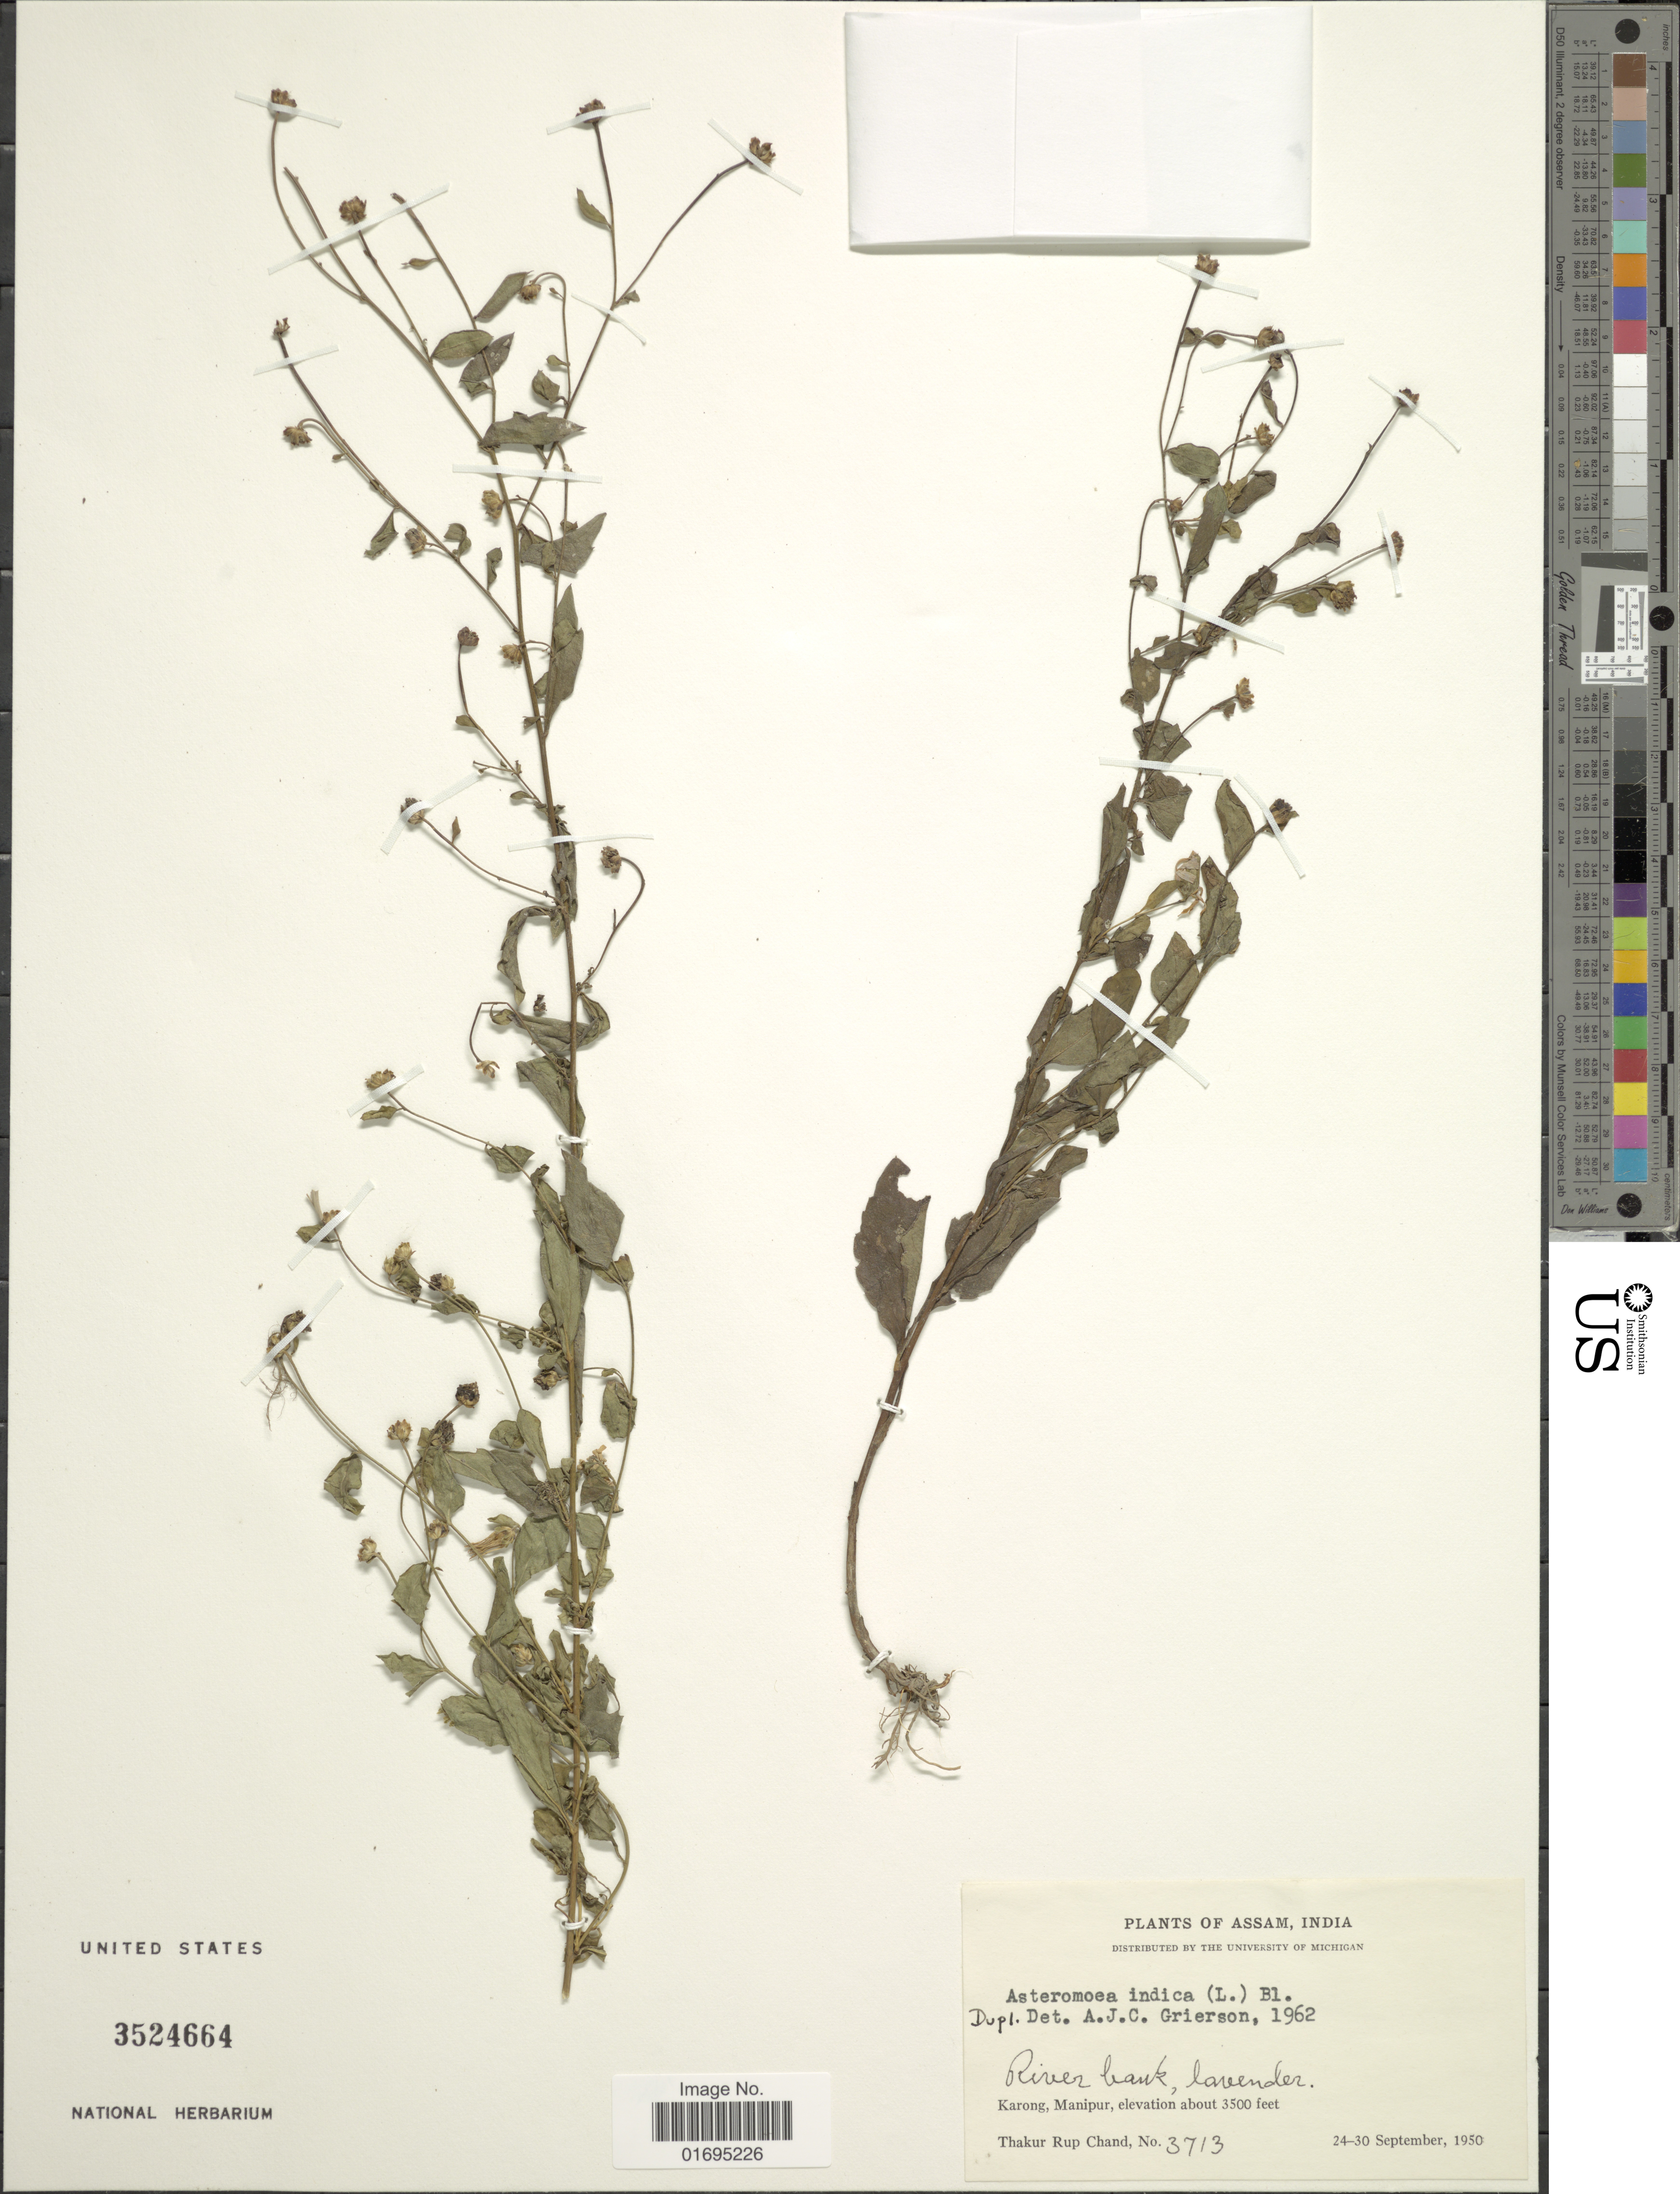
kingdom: Plantae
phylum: Tracheophyta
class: Magnoliopsida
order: Asterales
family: Asteraceae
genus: Asteromoea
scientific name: Asteromoea indica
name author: (L.) Blume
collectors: T. R. Chand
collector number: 3713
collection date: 1950-09-24/1950-09-30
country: India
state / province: Manipur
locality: Karong, Manipur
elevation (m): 1067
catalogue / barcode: US 3524664